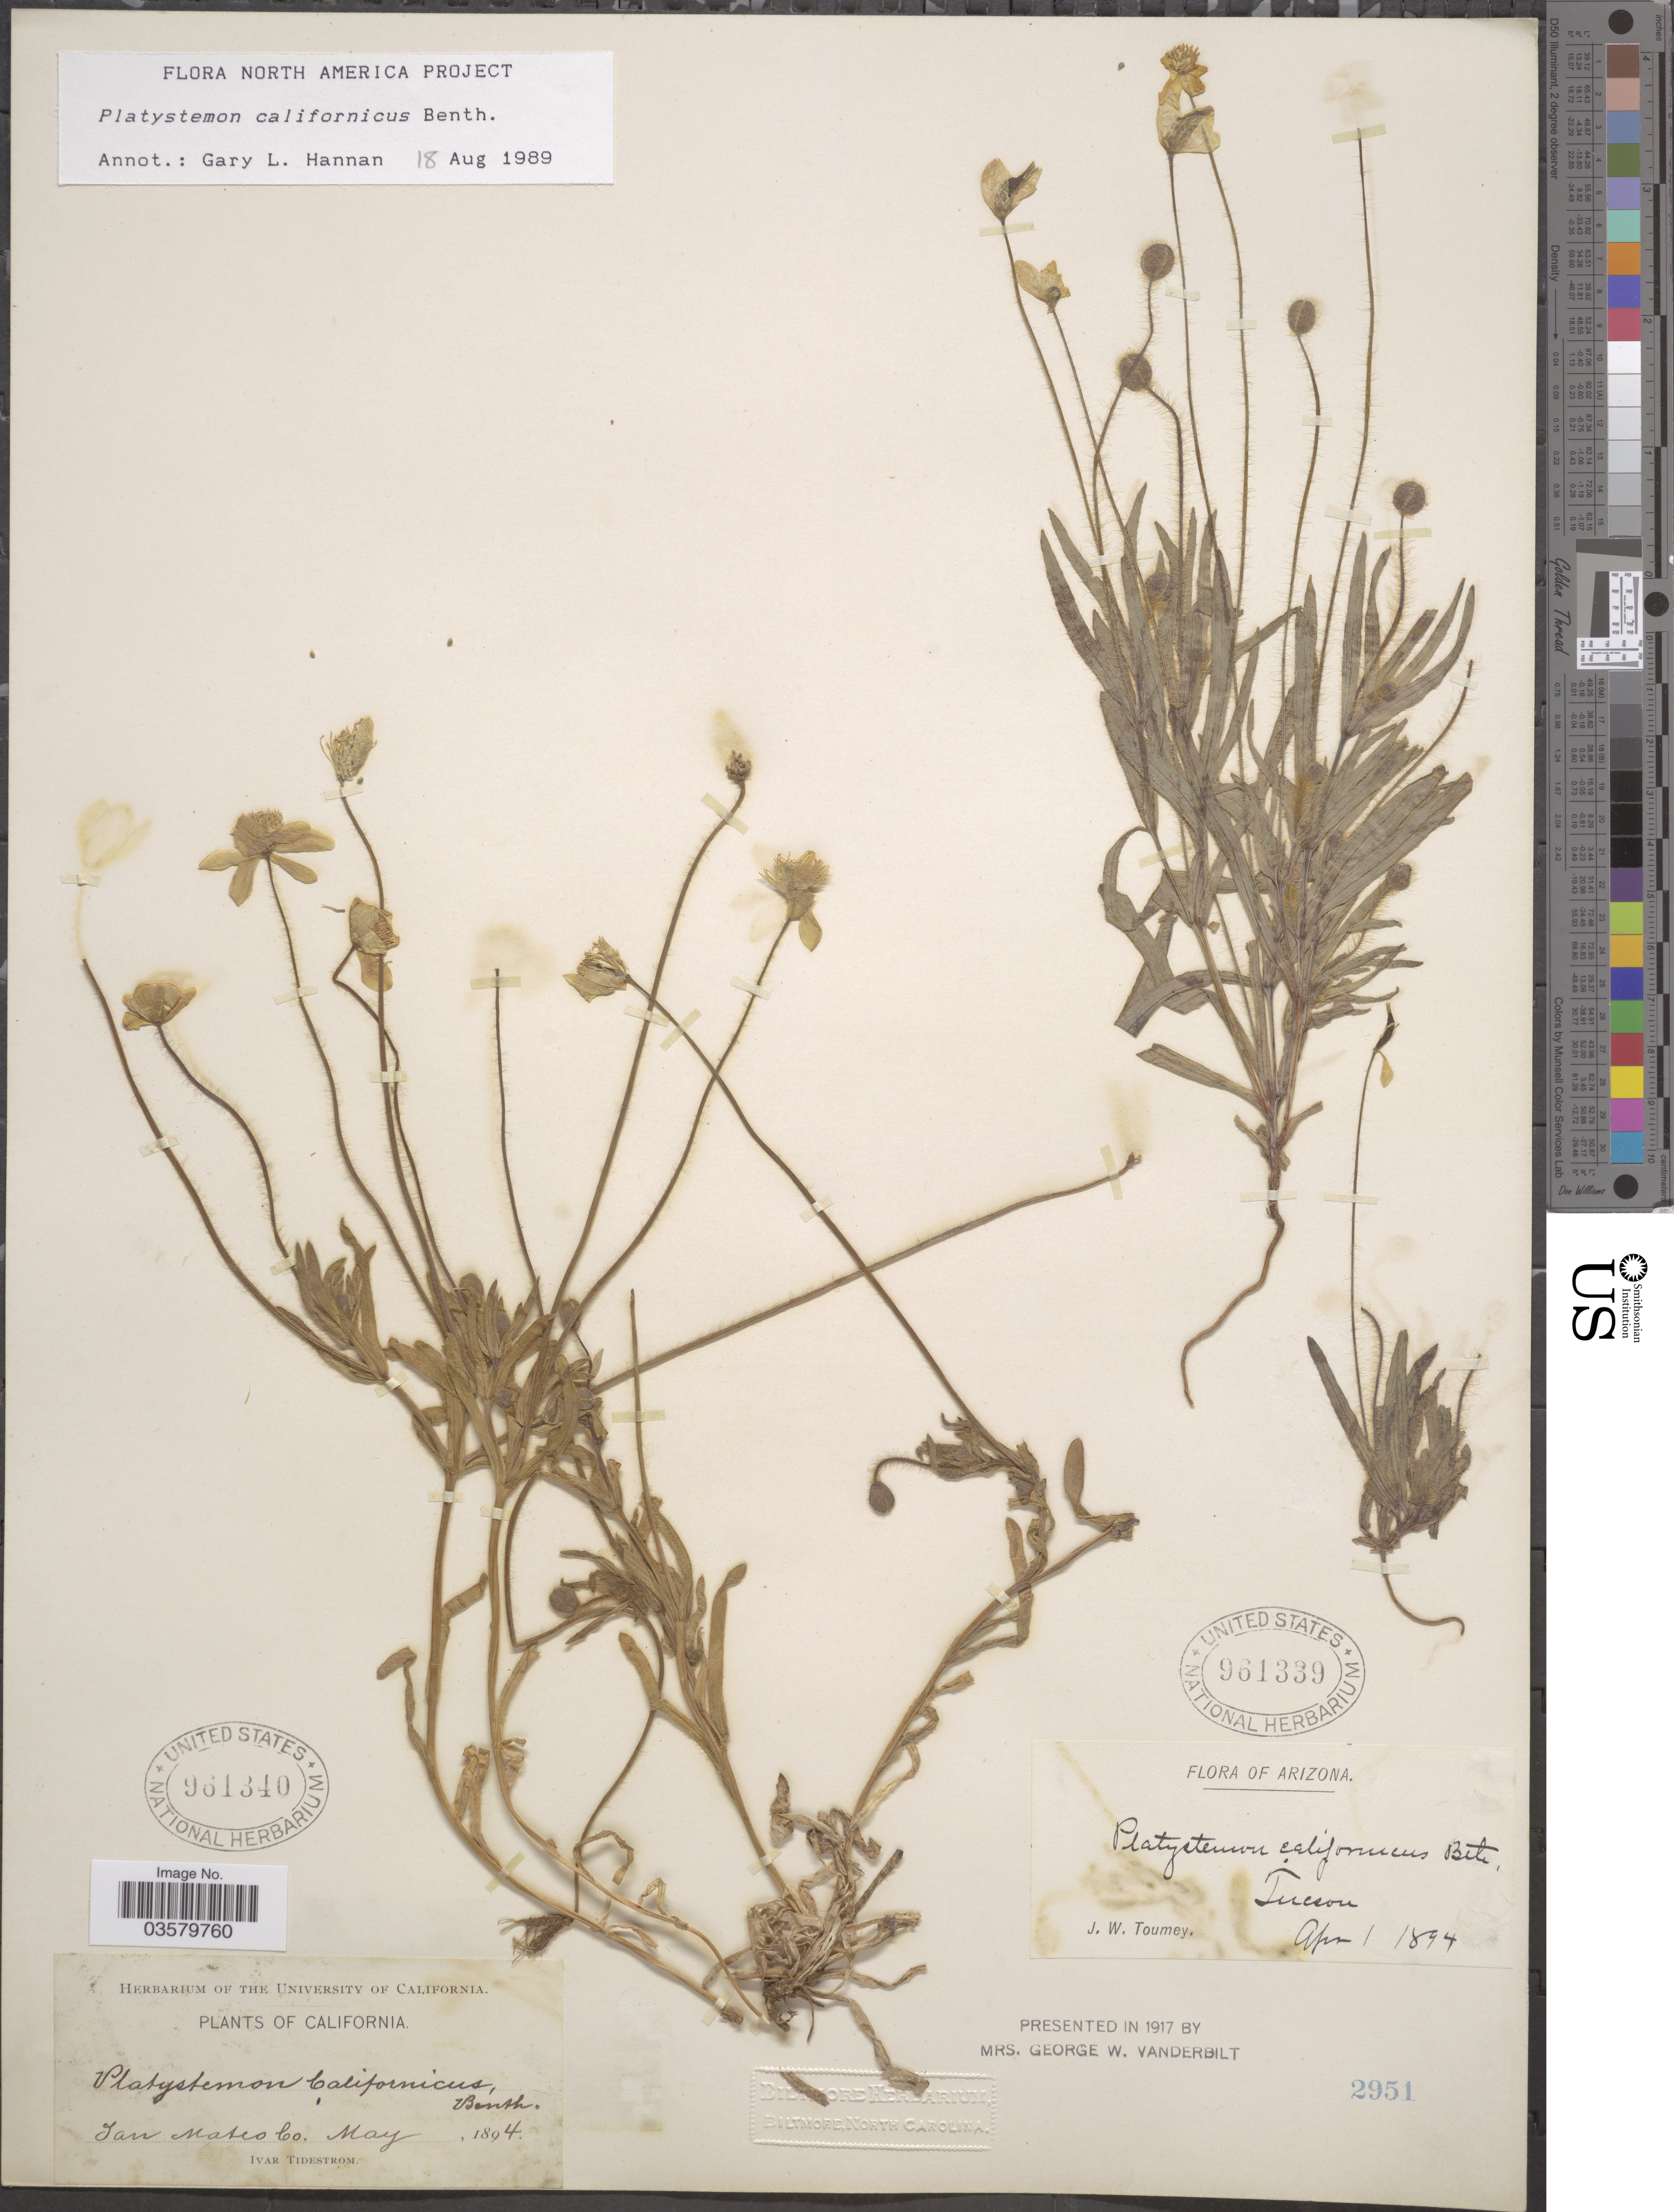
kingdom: Plantae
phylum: Tracheophyta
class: Magnoliopsida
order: Ranunculales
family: Papaveraceae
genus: Platystemon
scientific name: Platystemon californicus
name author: Benth.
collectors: I. F. Tidestrom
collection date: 1894-05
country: United States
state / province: California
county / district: San Mateo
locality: San Mateo Co.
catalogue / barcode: US 961340-2